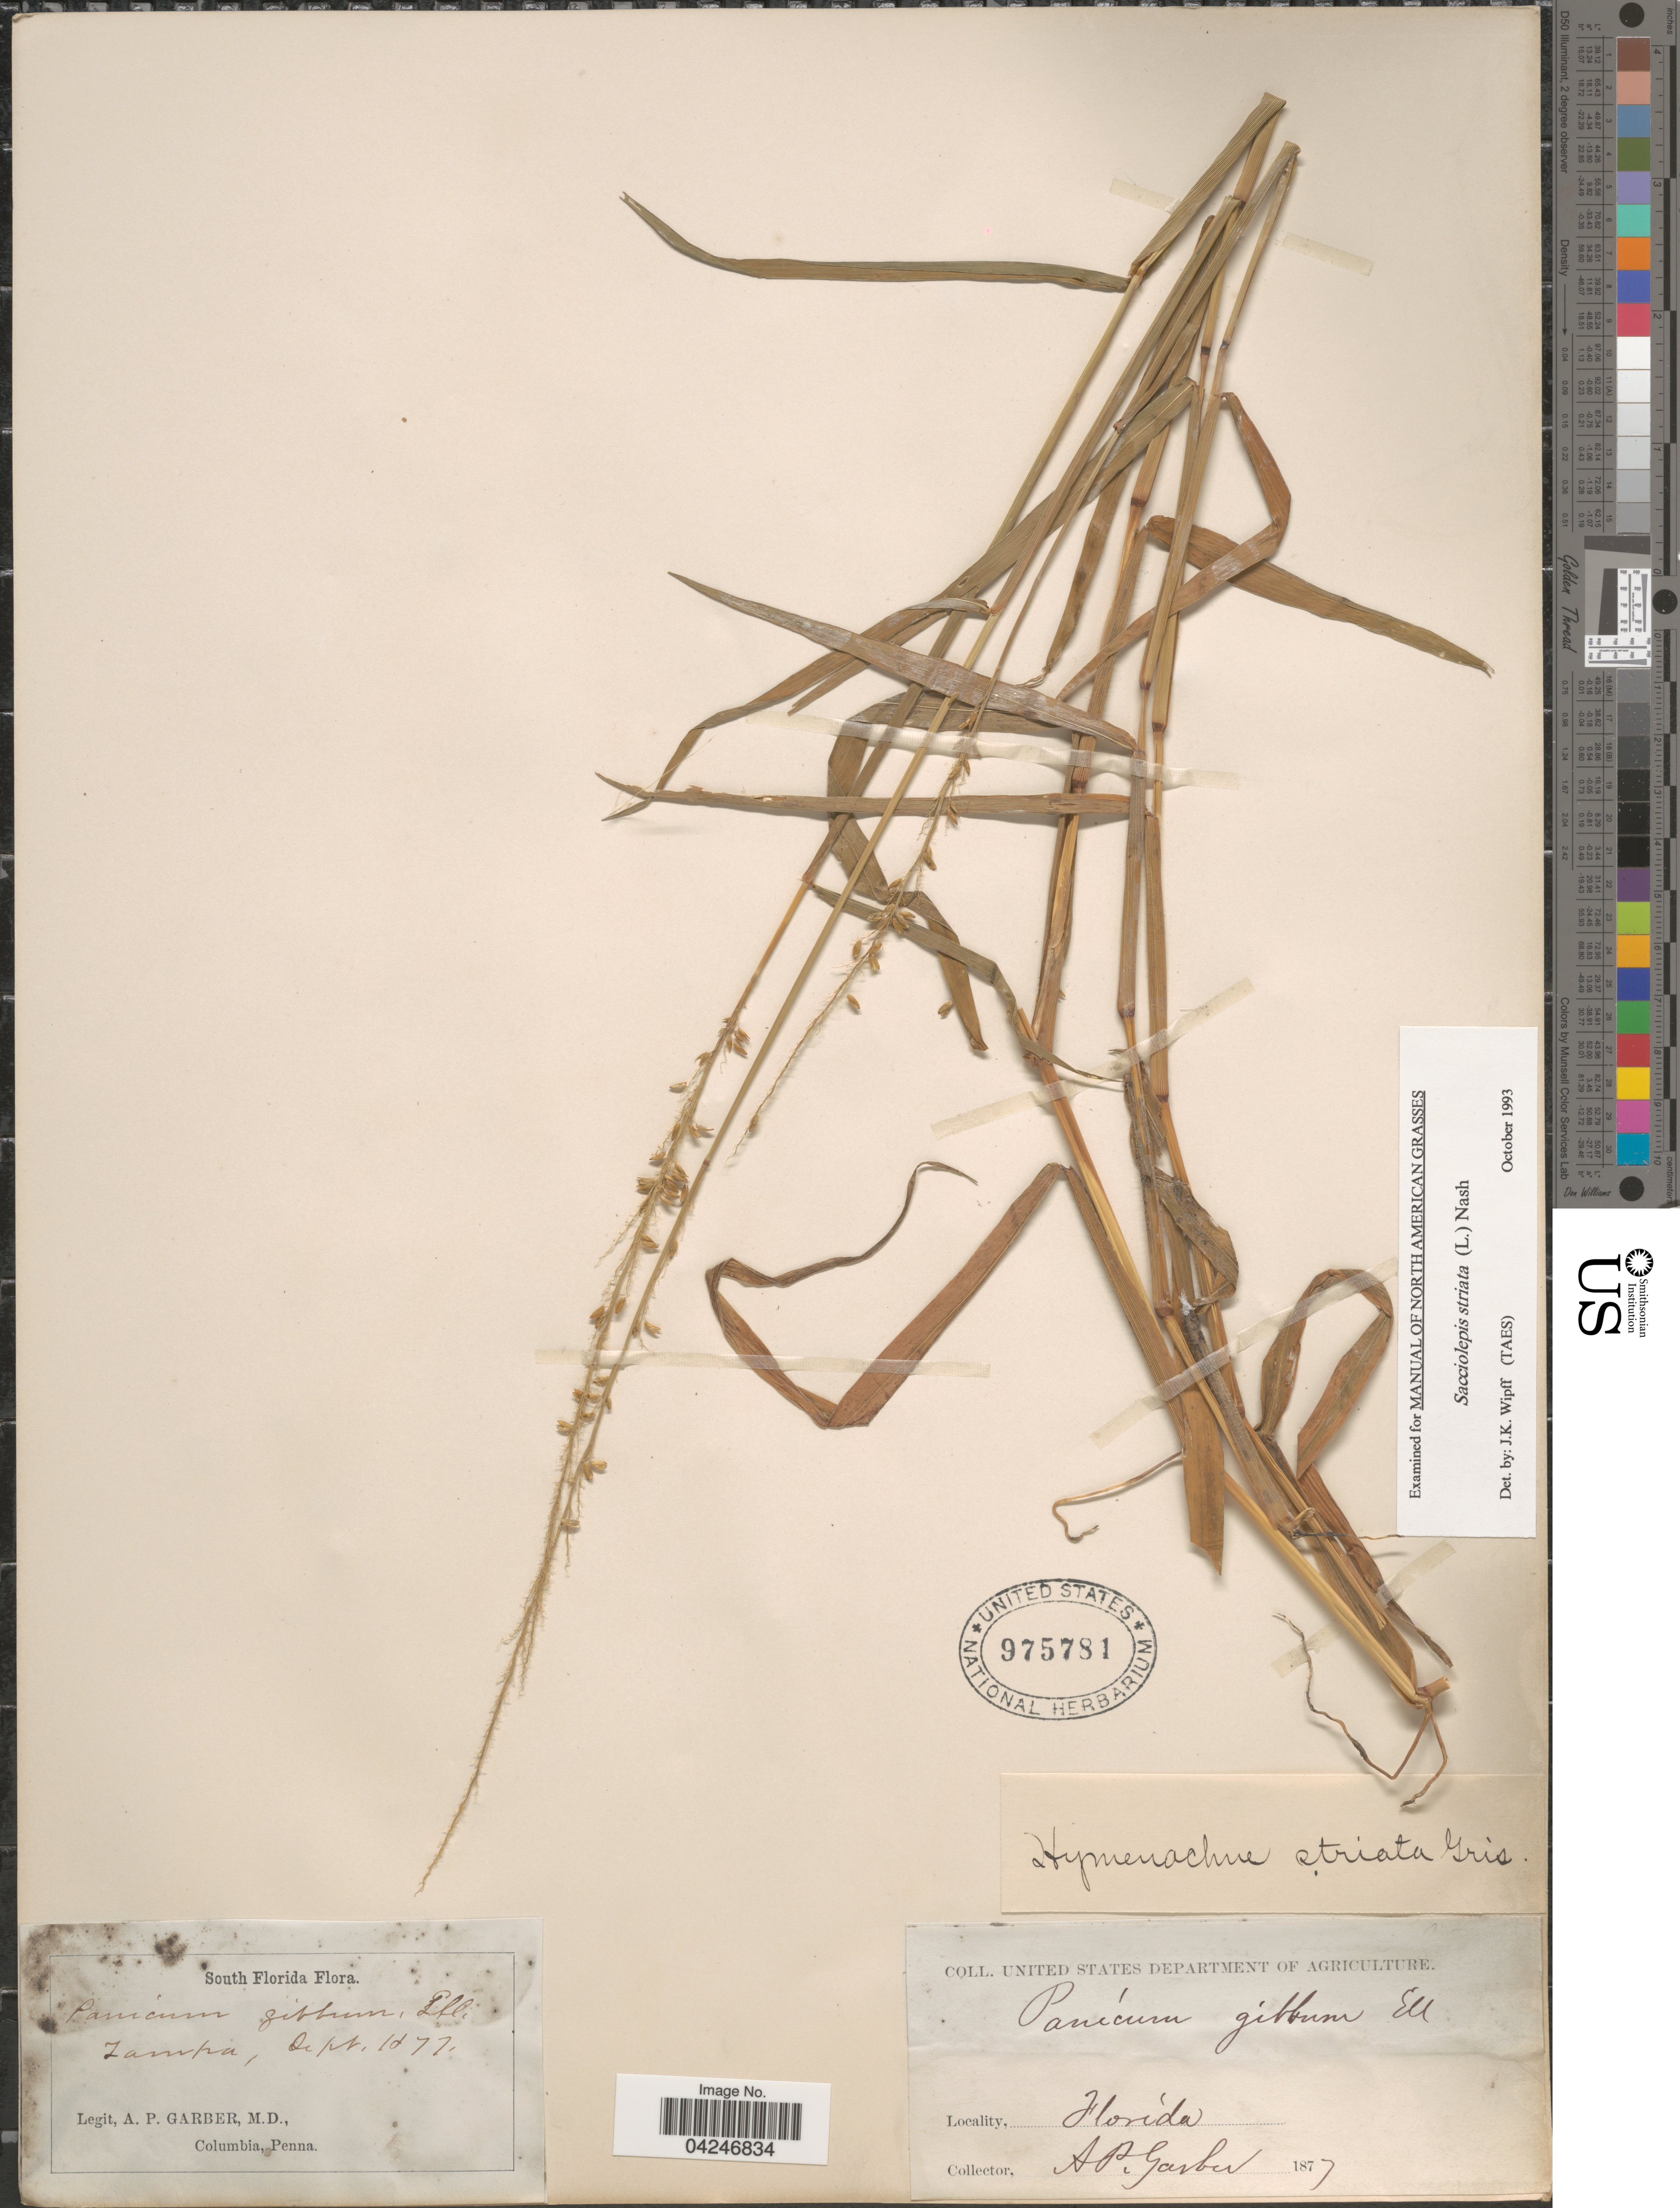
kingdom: Plantae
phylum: Tracheophyta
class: Liliopsida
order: Poales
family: Poaceae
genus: Sacciolepis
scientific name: Sacciolepis striata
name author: (L.) Nash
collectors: A. P. Garber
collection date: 1877-09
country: United States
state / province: Florida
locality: Tampa.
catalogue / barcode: US 975781